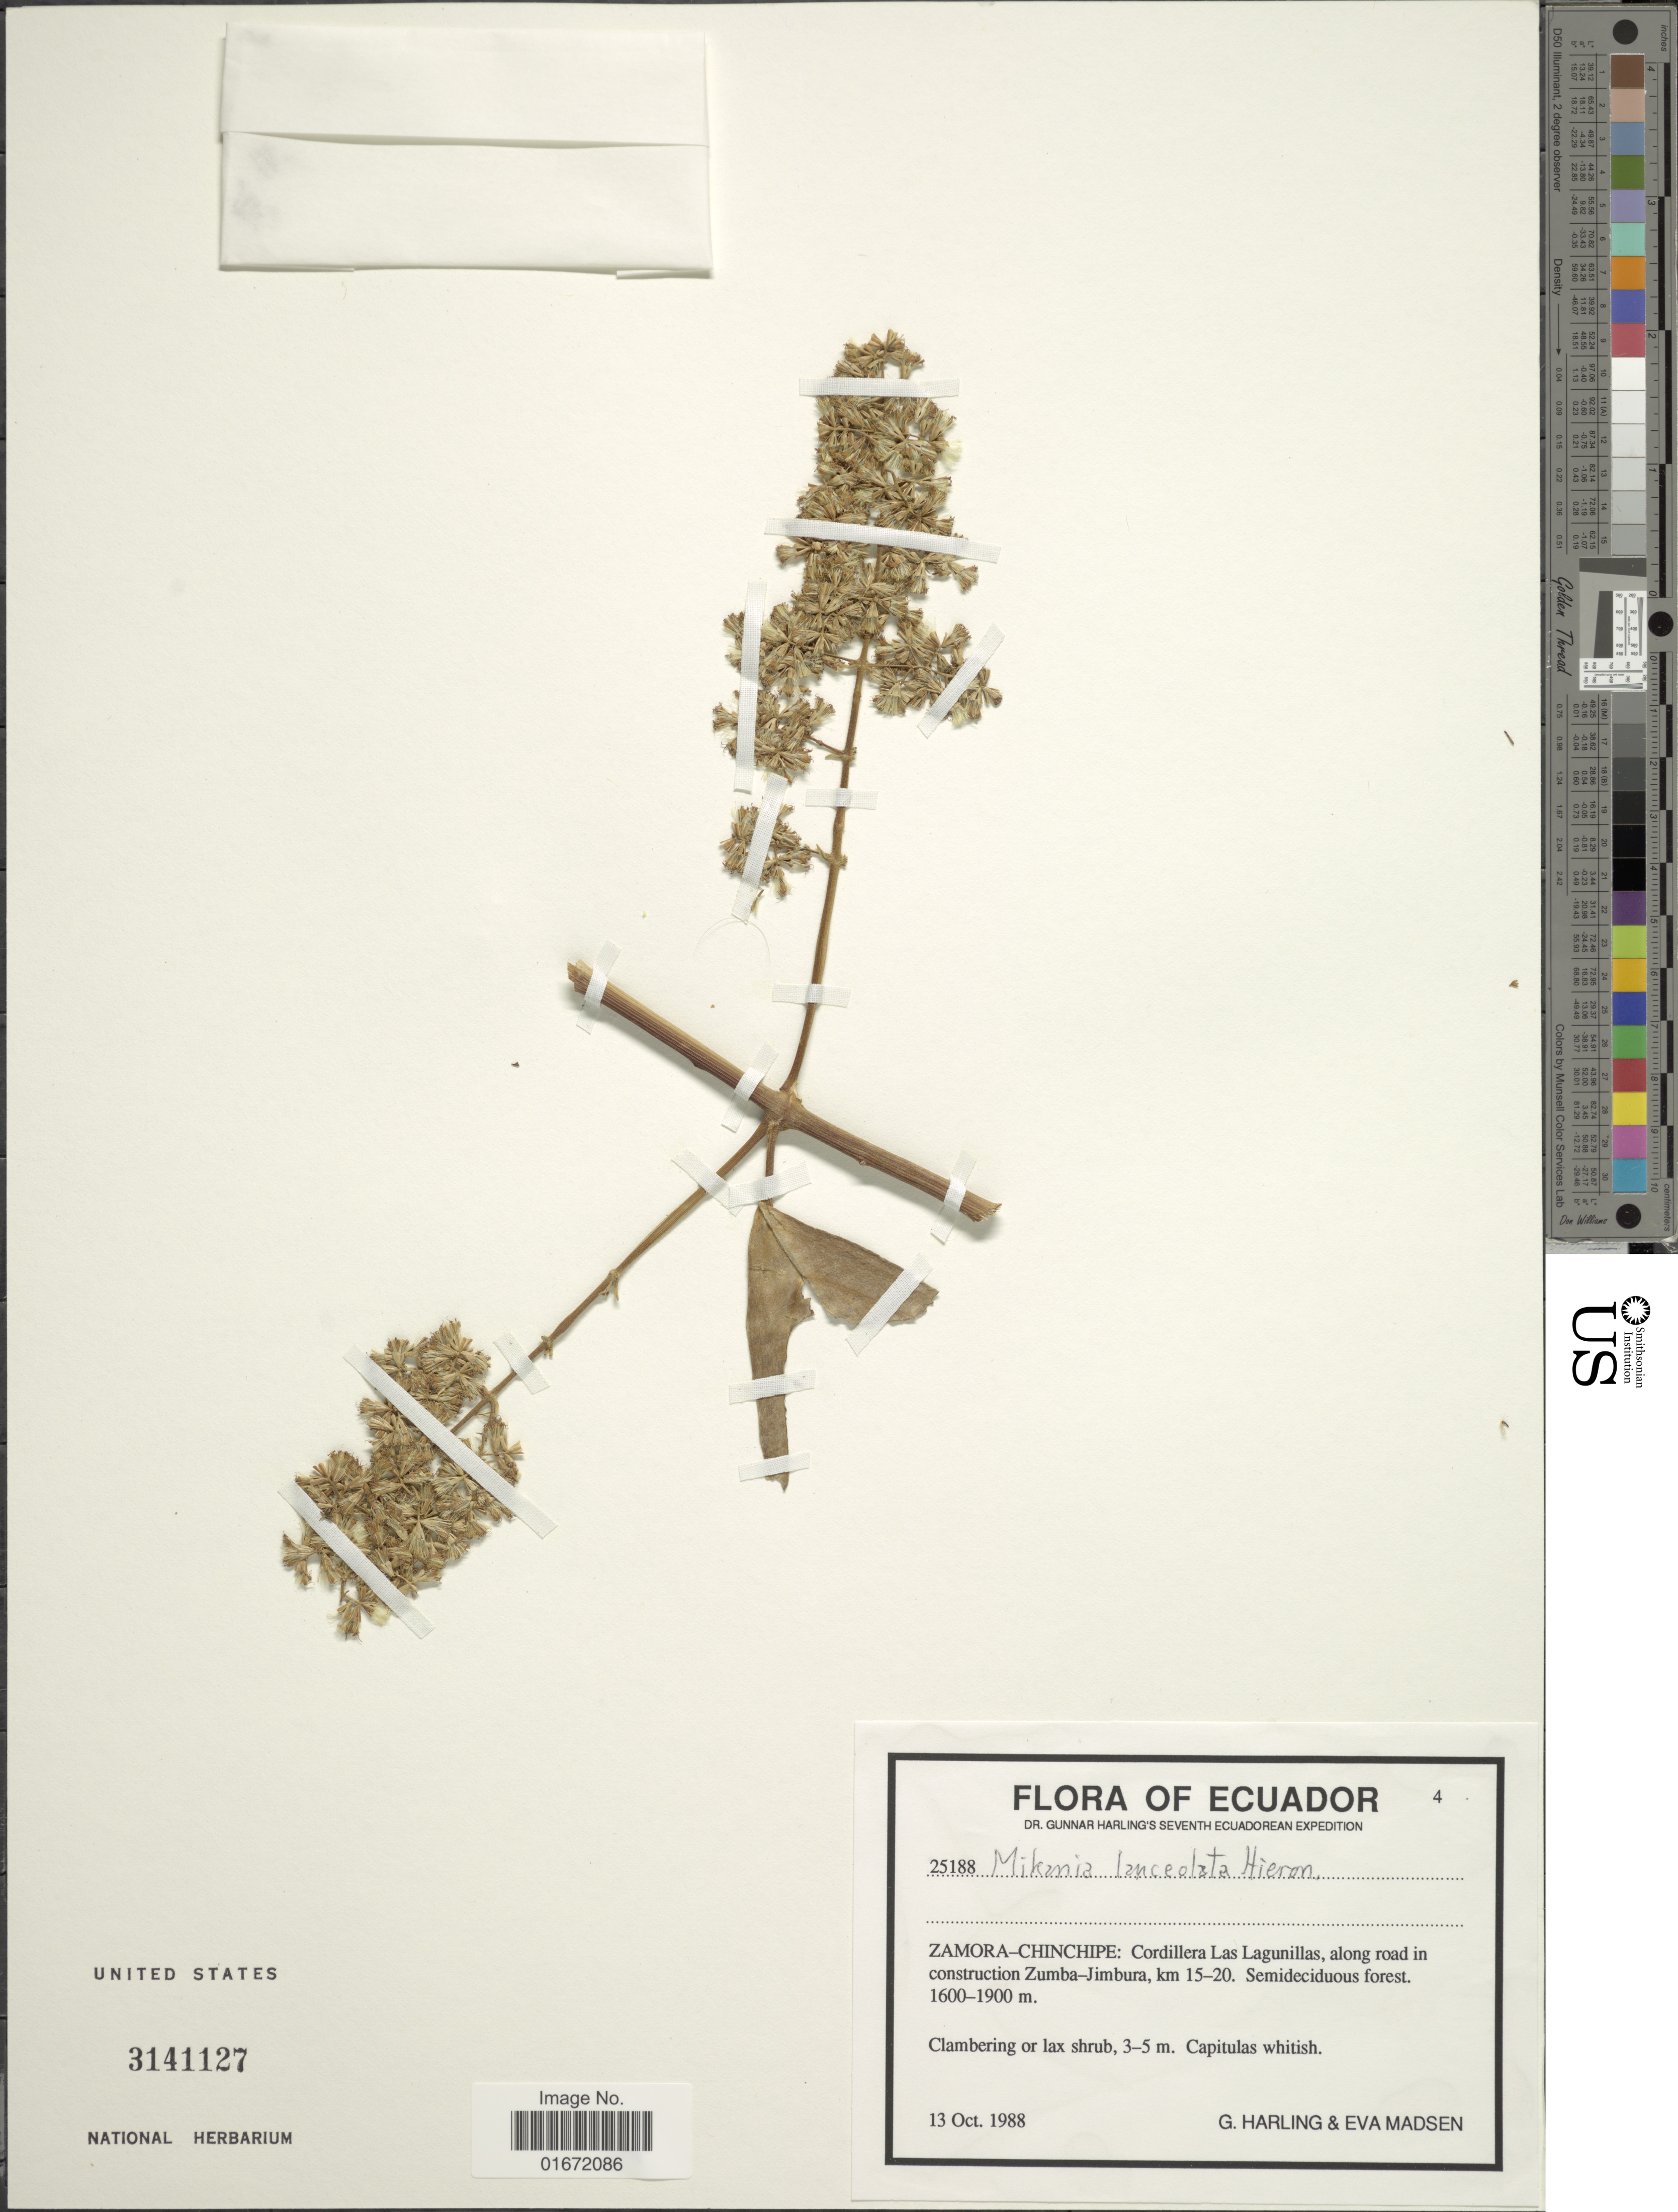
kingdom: Plantae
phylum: Tracheophyta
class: Magnoliopsida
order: Asterales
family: Asteraceae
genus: Mikania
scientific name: Mikania sylvatica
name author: Klatt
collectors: G. Harling & E. Madsen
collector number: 25188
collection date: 1988-10-13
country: Ecuador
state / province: Zamora-Chinchipe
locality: Zamora-Chinchipe: Cordillera Las Lagunillas, along road in construction Zumba-Jimbura, km 15-20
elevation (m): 1600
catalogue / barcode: US 3141127